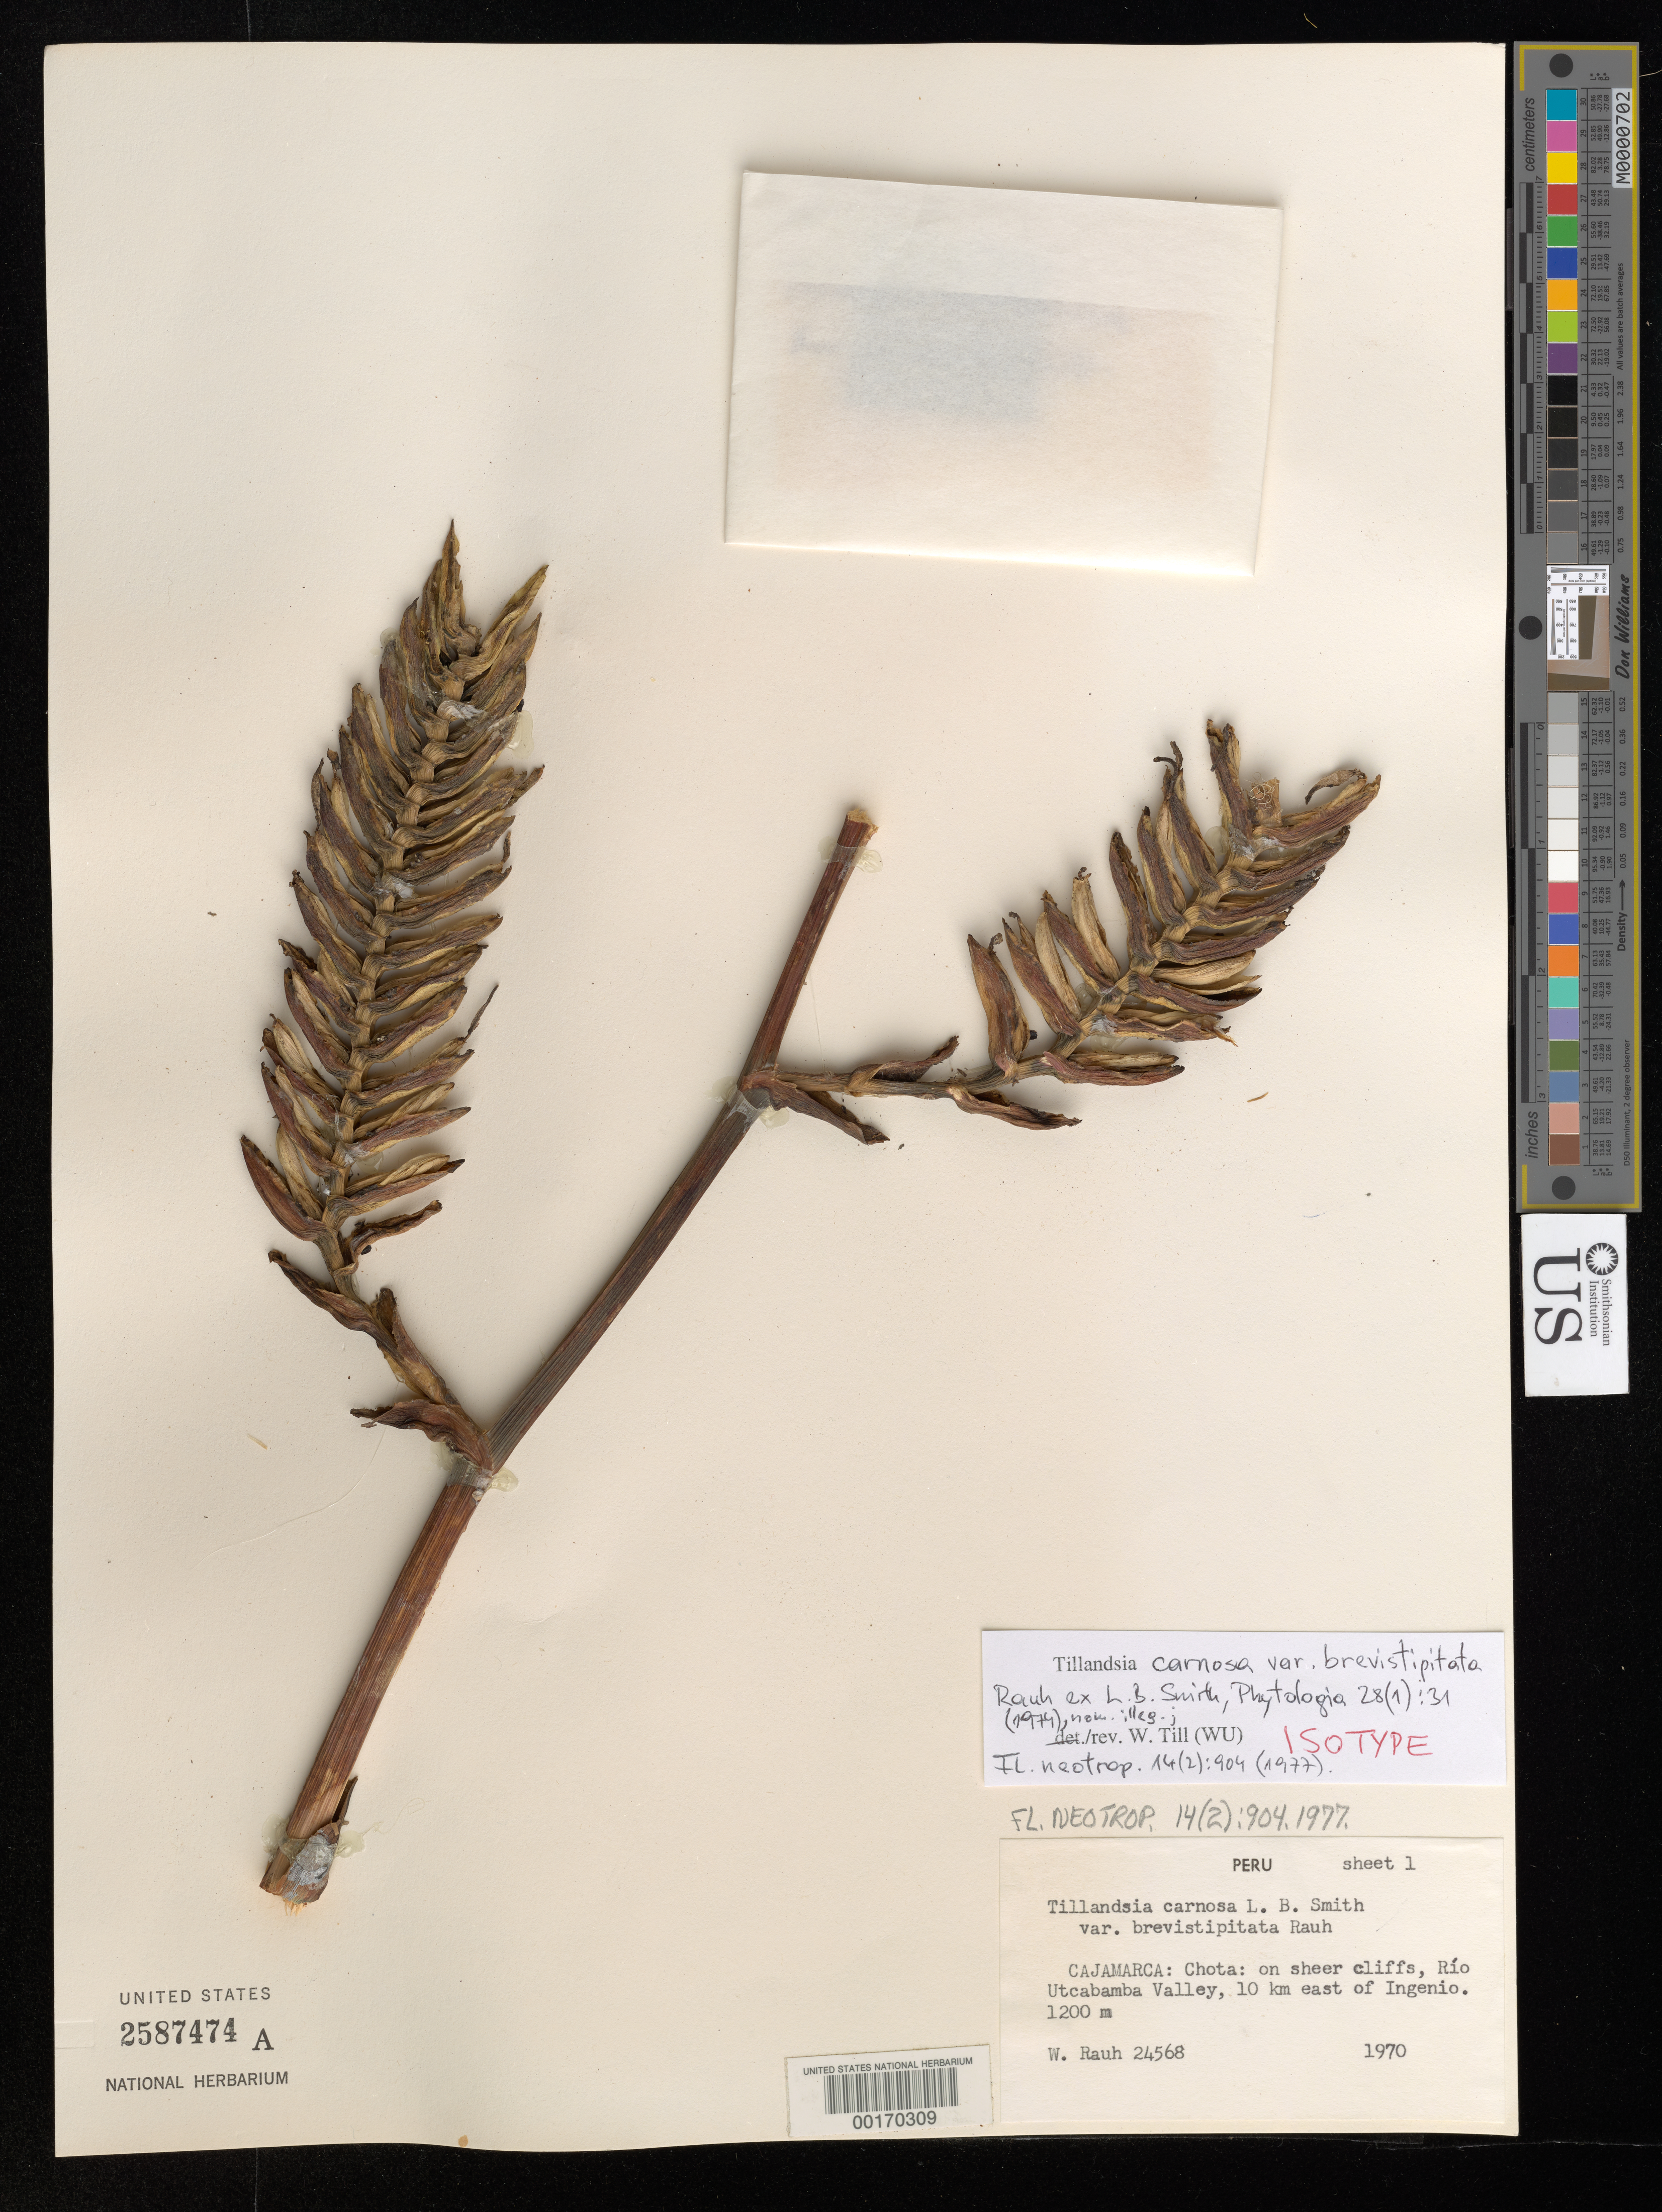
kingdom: Plantae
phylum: Tracheophyta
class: Liliopsida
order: Poales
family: Bromeliaceae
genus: Tillandsia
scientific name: Tillandsia carnosa var. brevistipitata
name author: Rauh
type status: Isotype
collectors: W. Rauh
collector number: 24568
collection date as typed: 1970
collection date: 1970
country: Peru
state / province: Cajamarca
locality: Chota, Río Utcubamba valley, 10 km E of Ingenio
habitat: on sheer cliffs.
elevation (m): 700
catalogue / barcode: US 2587474A